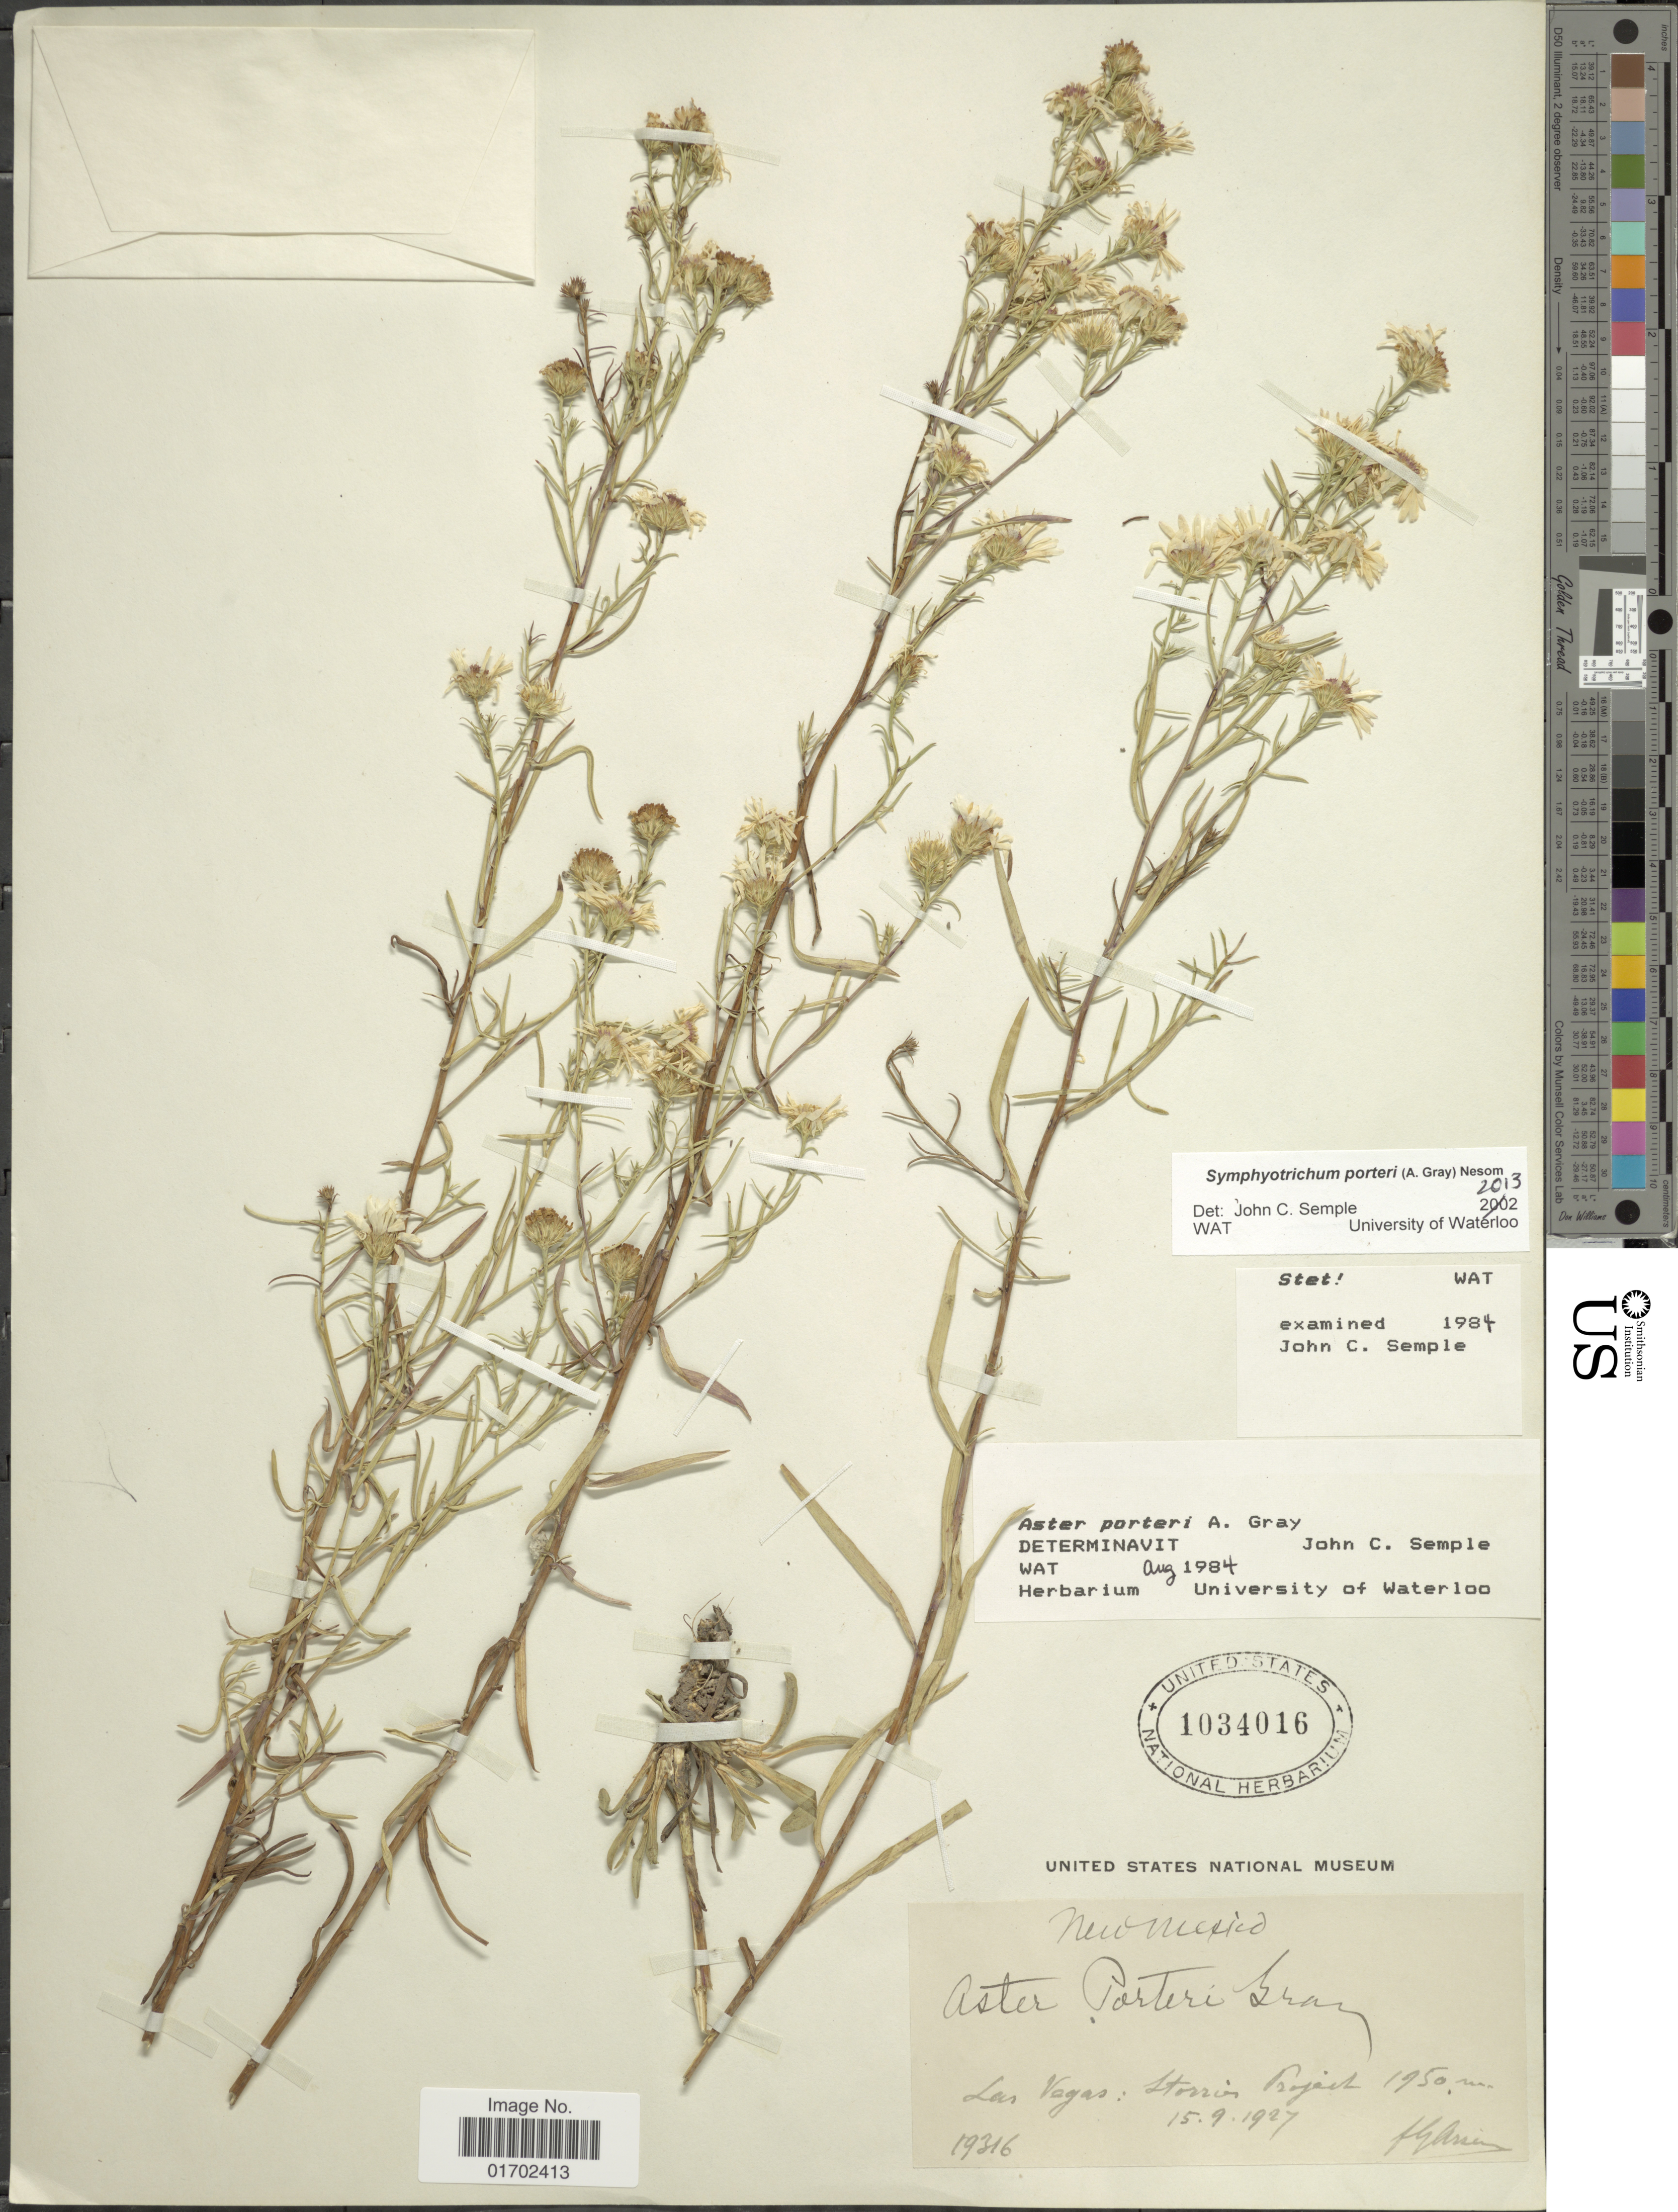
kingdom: Plantae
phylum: Tracheophyta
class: Magnoliopsida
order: Asterales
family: Asteraceae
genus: Symphyotrichum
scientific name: Symphyotrichum porteri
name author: (A. Gray) G.L. Nesom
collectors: Bro. G. Arsène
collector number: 19316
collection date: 1927-09-15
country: United States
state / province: New Mexico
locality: New Mexico. Las Vegas: Storries Project.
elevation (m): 1950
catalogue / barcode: US 1034016